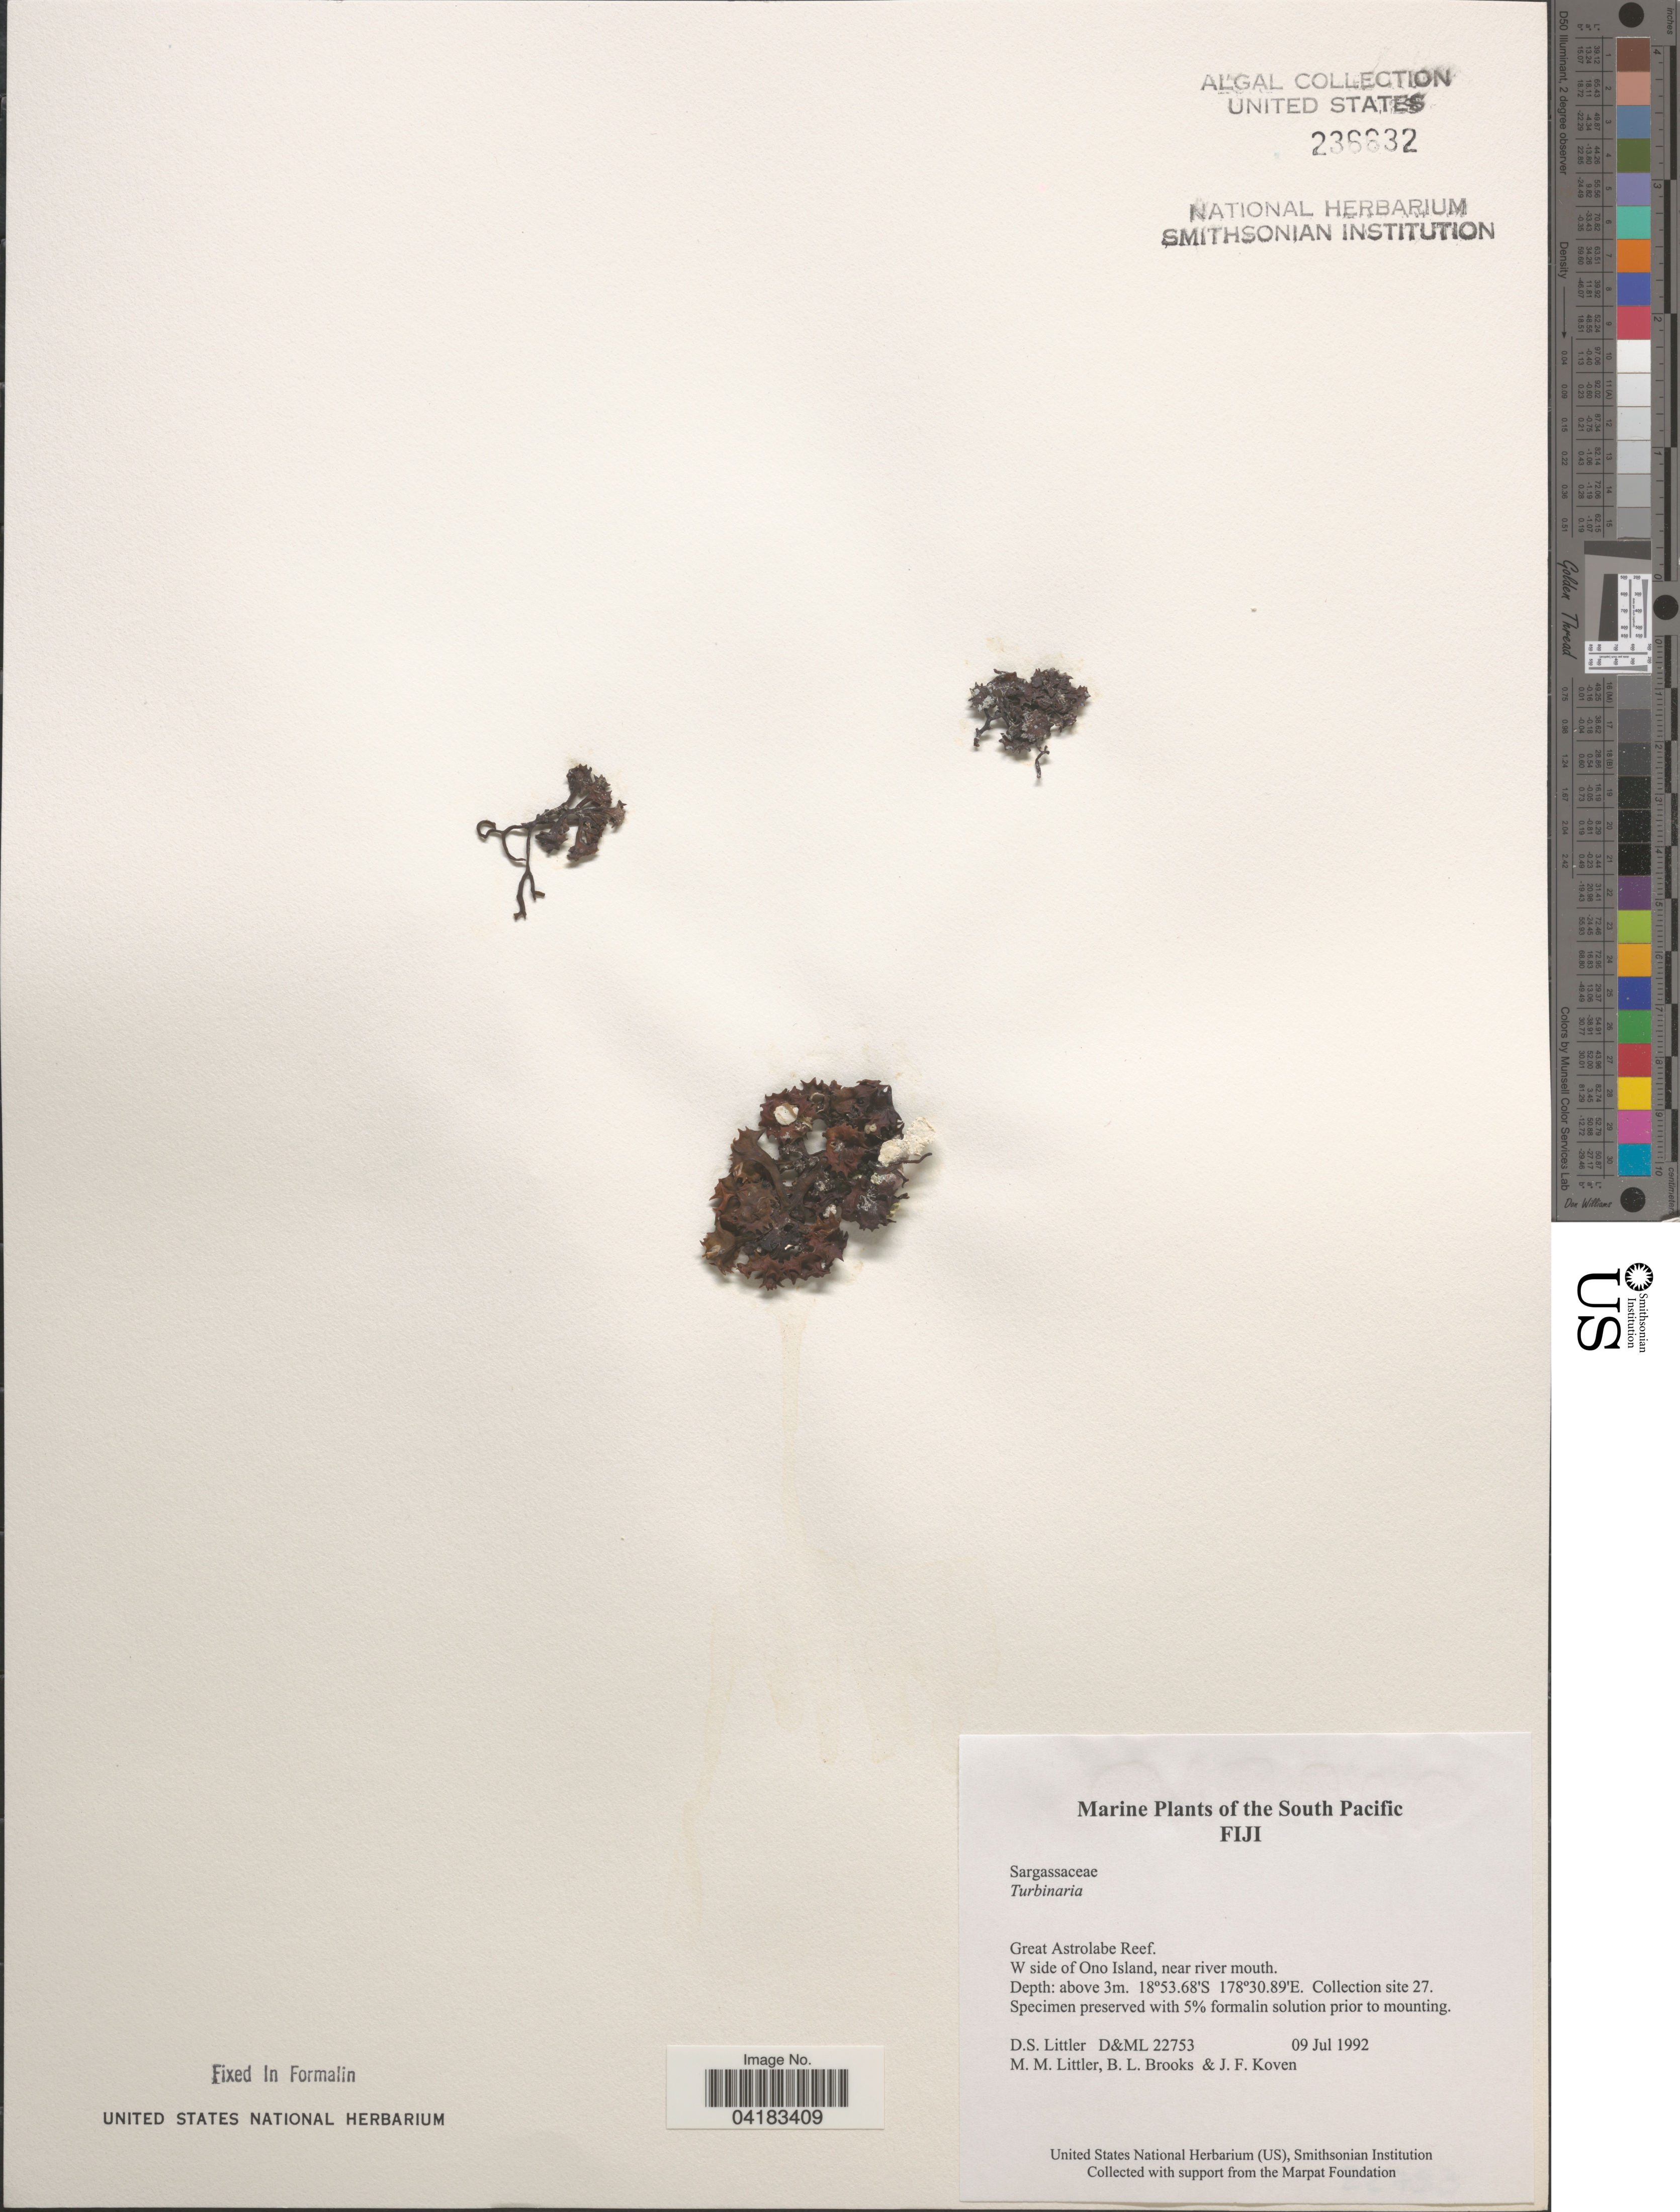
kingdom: Chromista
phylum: Ochrophyta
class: Phaeophyceae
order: Fucales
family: Sargassaceae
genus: Turbinaria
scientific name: Turbinaria sp.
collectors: D. S. Littler, B. Brooks & J. Koven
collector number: D&ML22753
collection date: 1992-07-09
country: Fiji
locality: South Pacific. Great Astrolabe Reef. W side of Ono Island, near river mouth. Collection site 27.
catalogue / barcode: US 236632